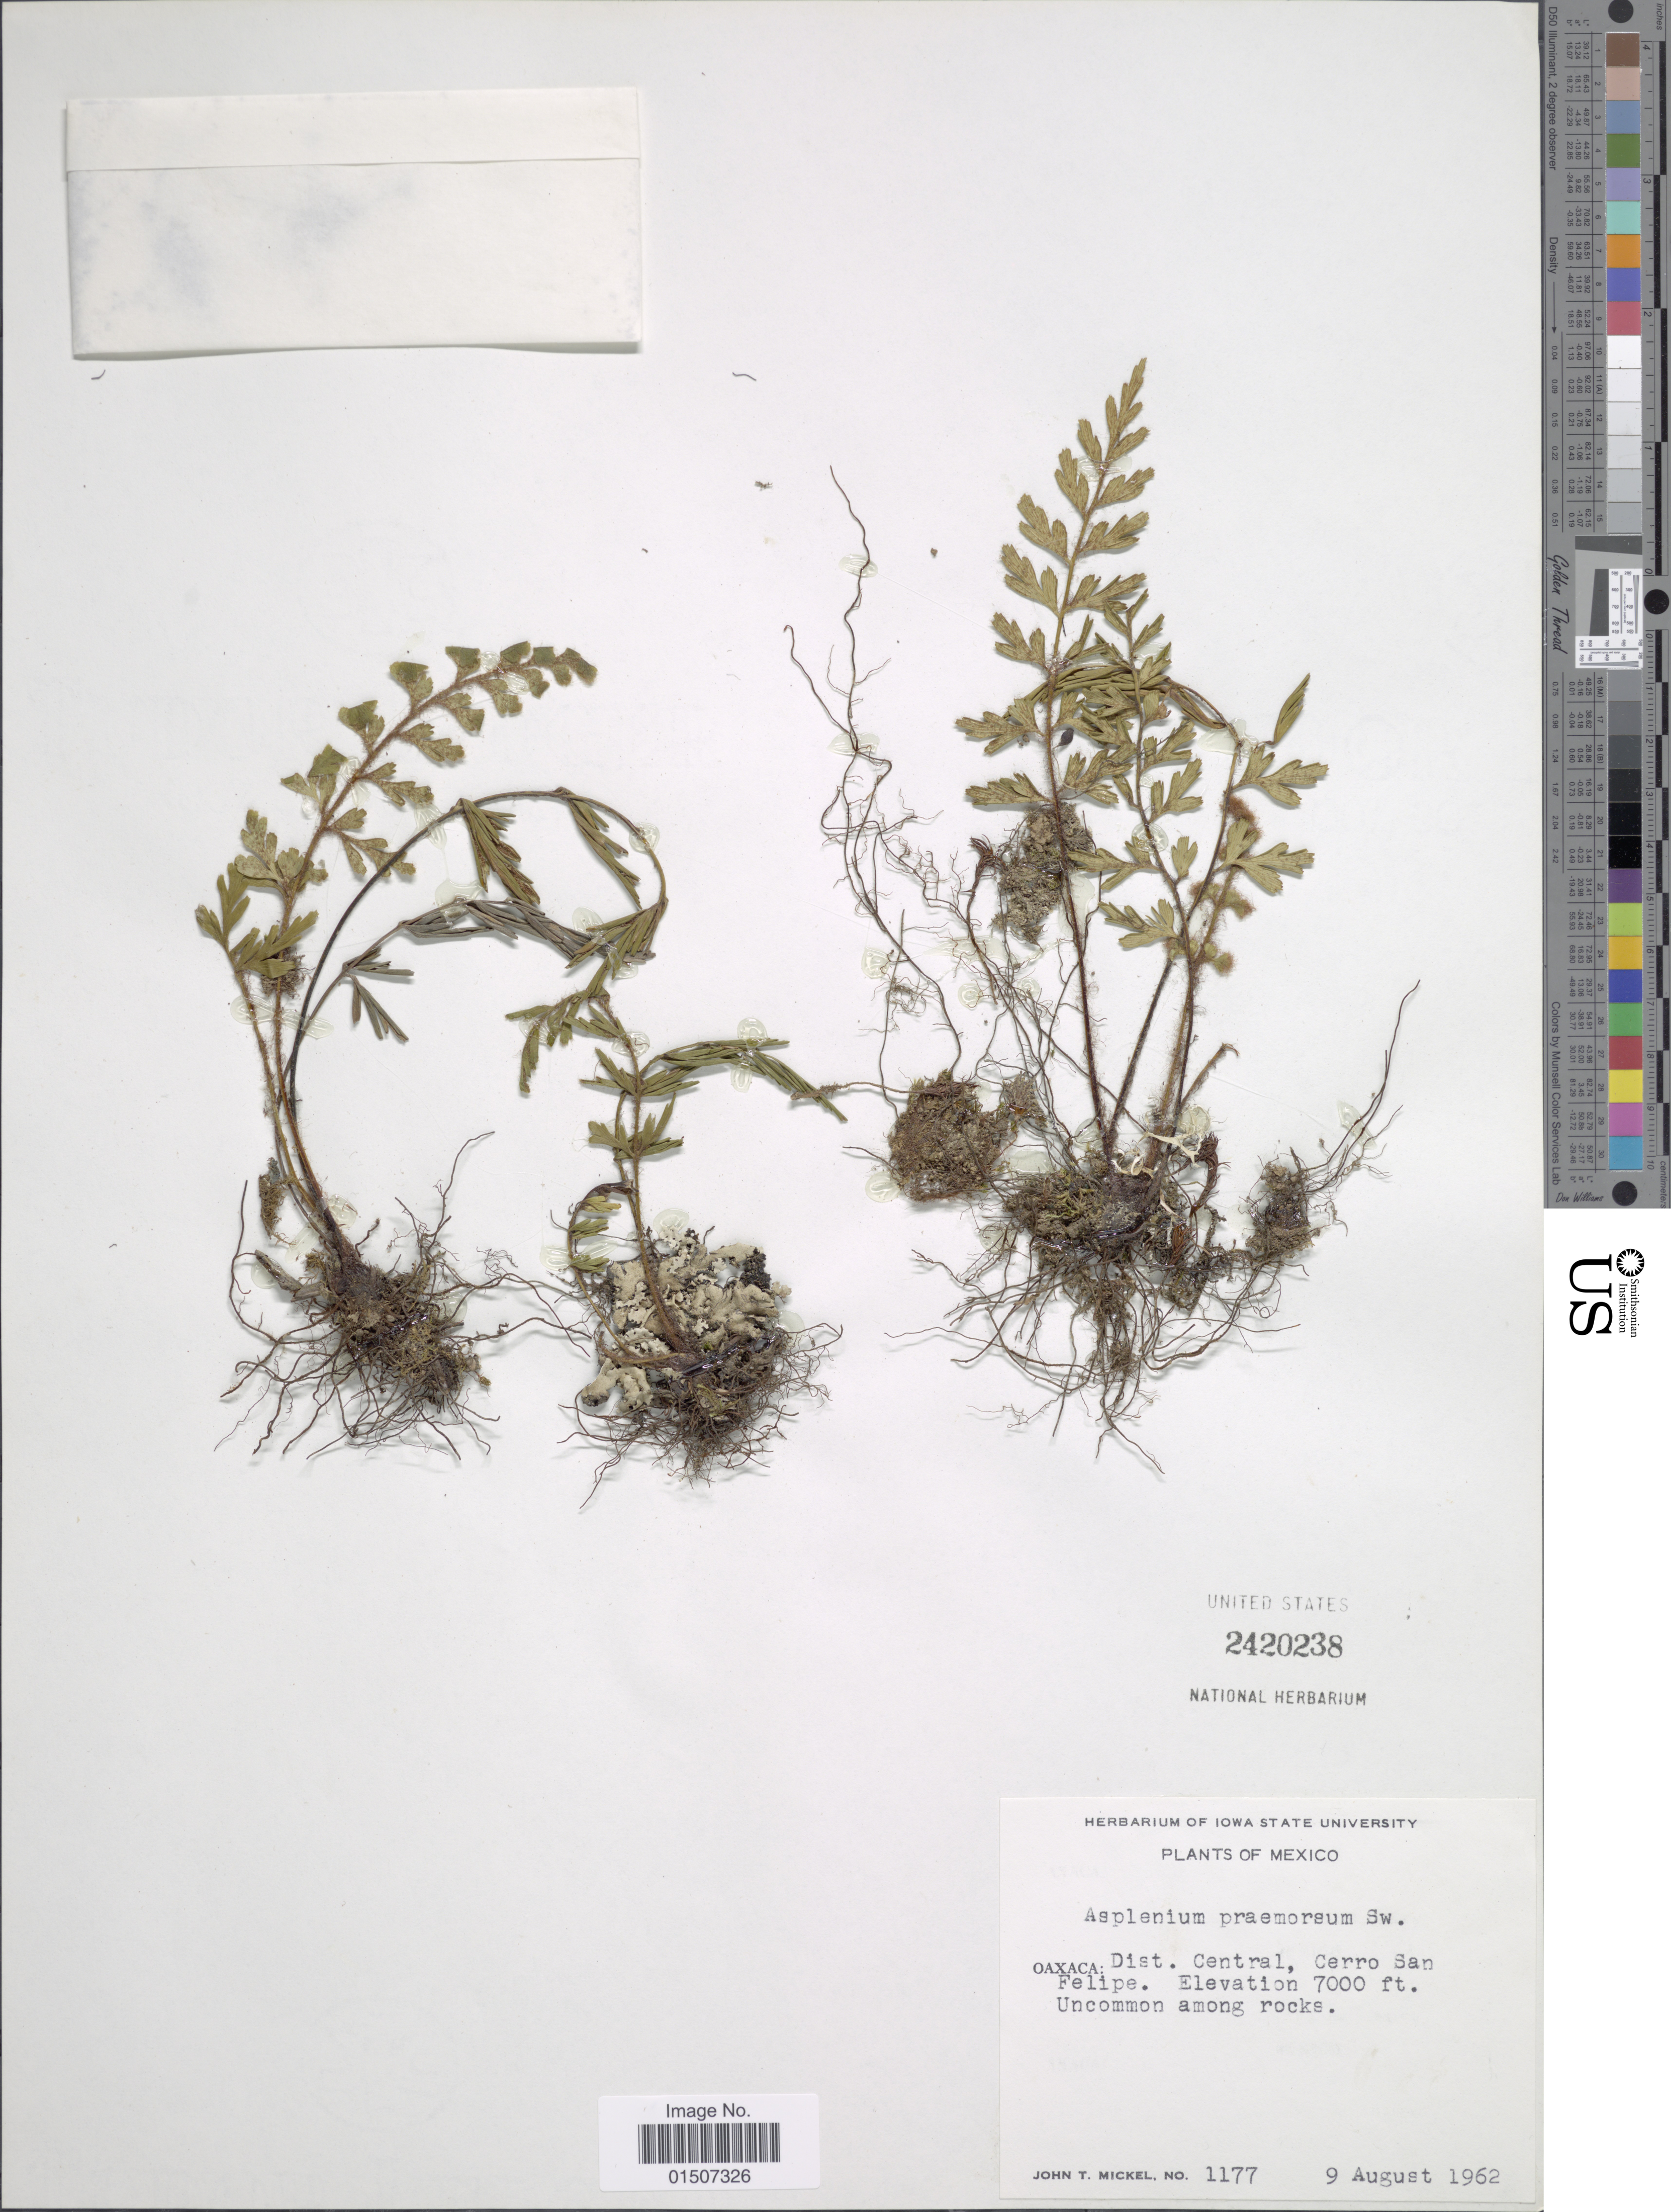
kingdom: Plantae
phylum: Tracheophyta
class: Polypodiopsida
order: Polypodiales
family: Aspleniaceae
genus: Asplenium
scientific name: Asplenium praemorsum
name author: Sw.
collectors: J. T. Mickel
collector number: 1177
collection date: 1962-08-09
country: Mexico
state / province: Oaxaca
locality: Dist Central, Cerro San Felipe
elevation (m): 2134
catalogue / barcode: US 2420238